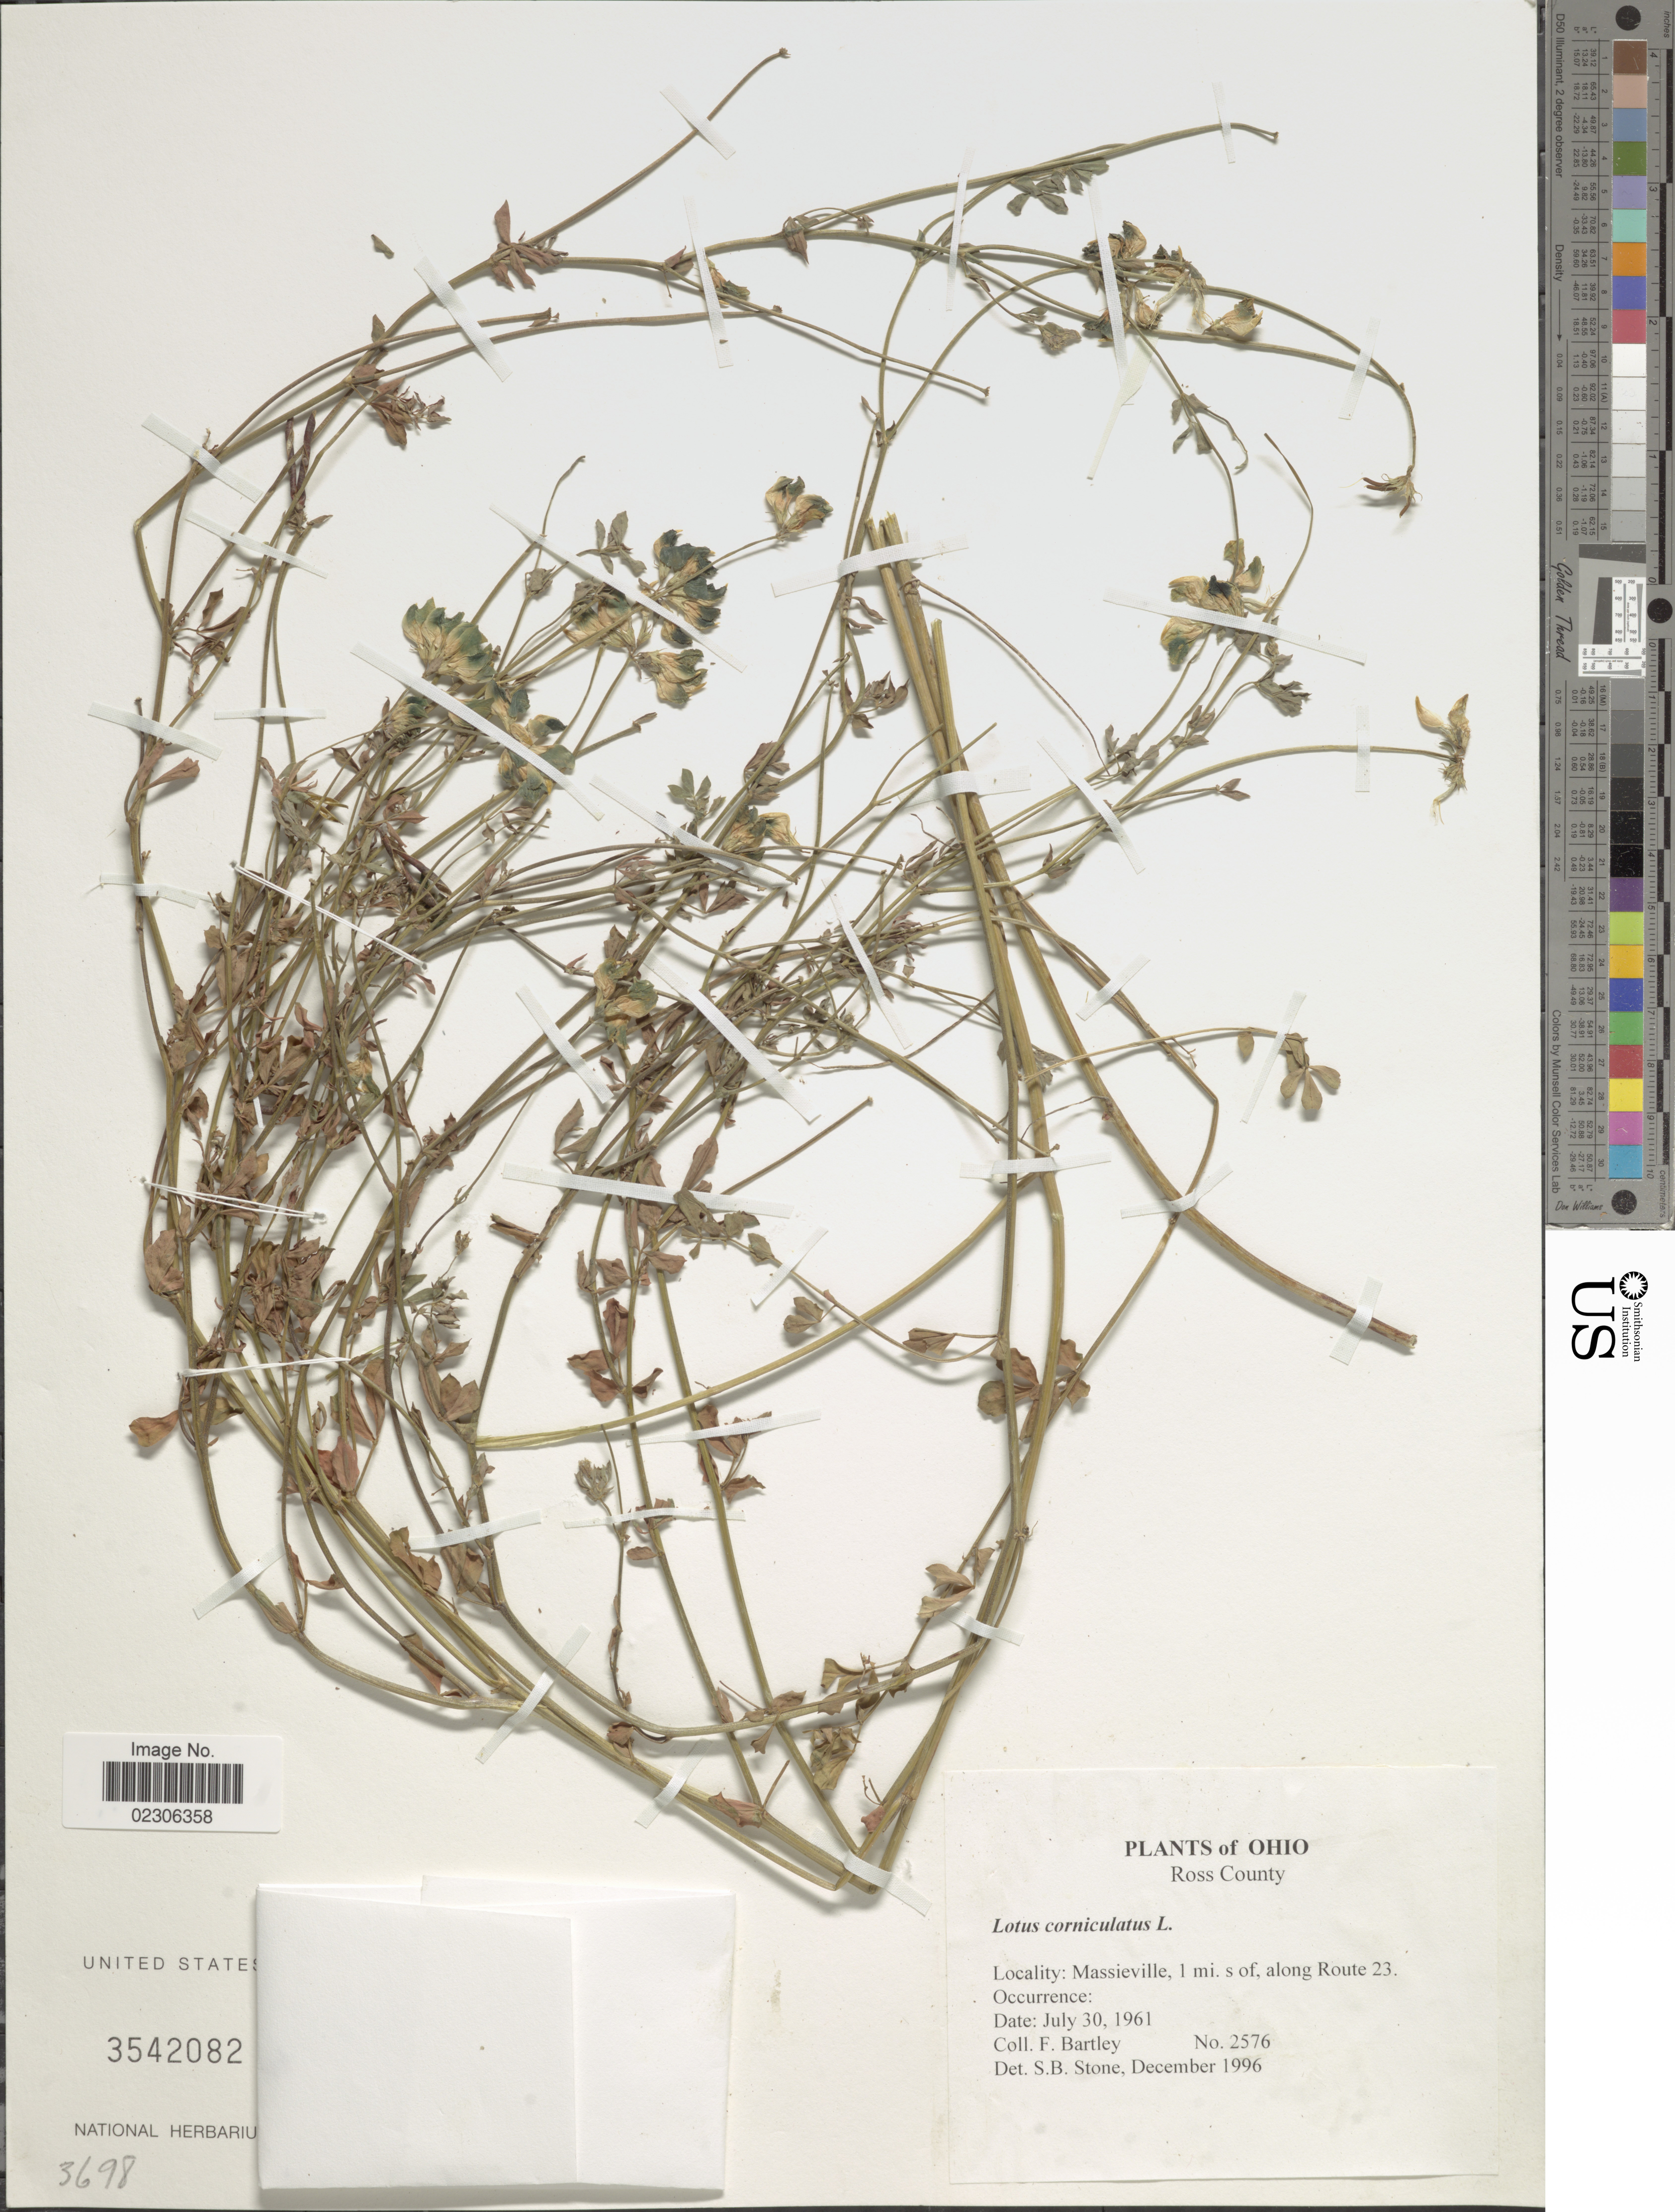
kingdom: Plantae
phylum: Tracheophyta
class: Magnoliopsida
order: Fabales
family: Fabaceae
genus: Lotus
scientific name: Lotus corniculatus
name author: L.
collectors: F. Bartley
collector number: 2576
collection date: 1961-07-30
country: United States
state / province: Ohio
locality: Ross County, Massieville, 1 mi. s. of along Route 23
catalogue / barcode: US 3542082